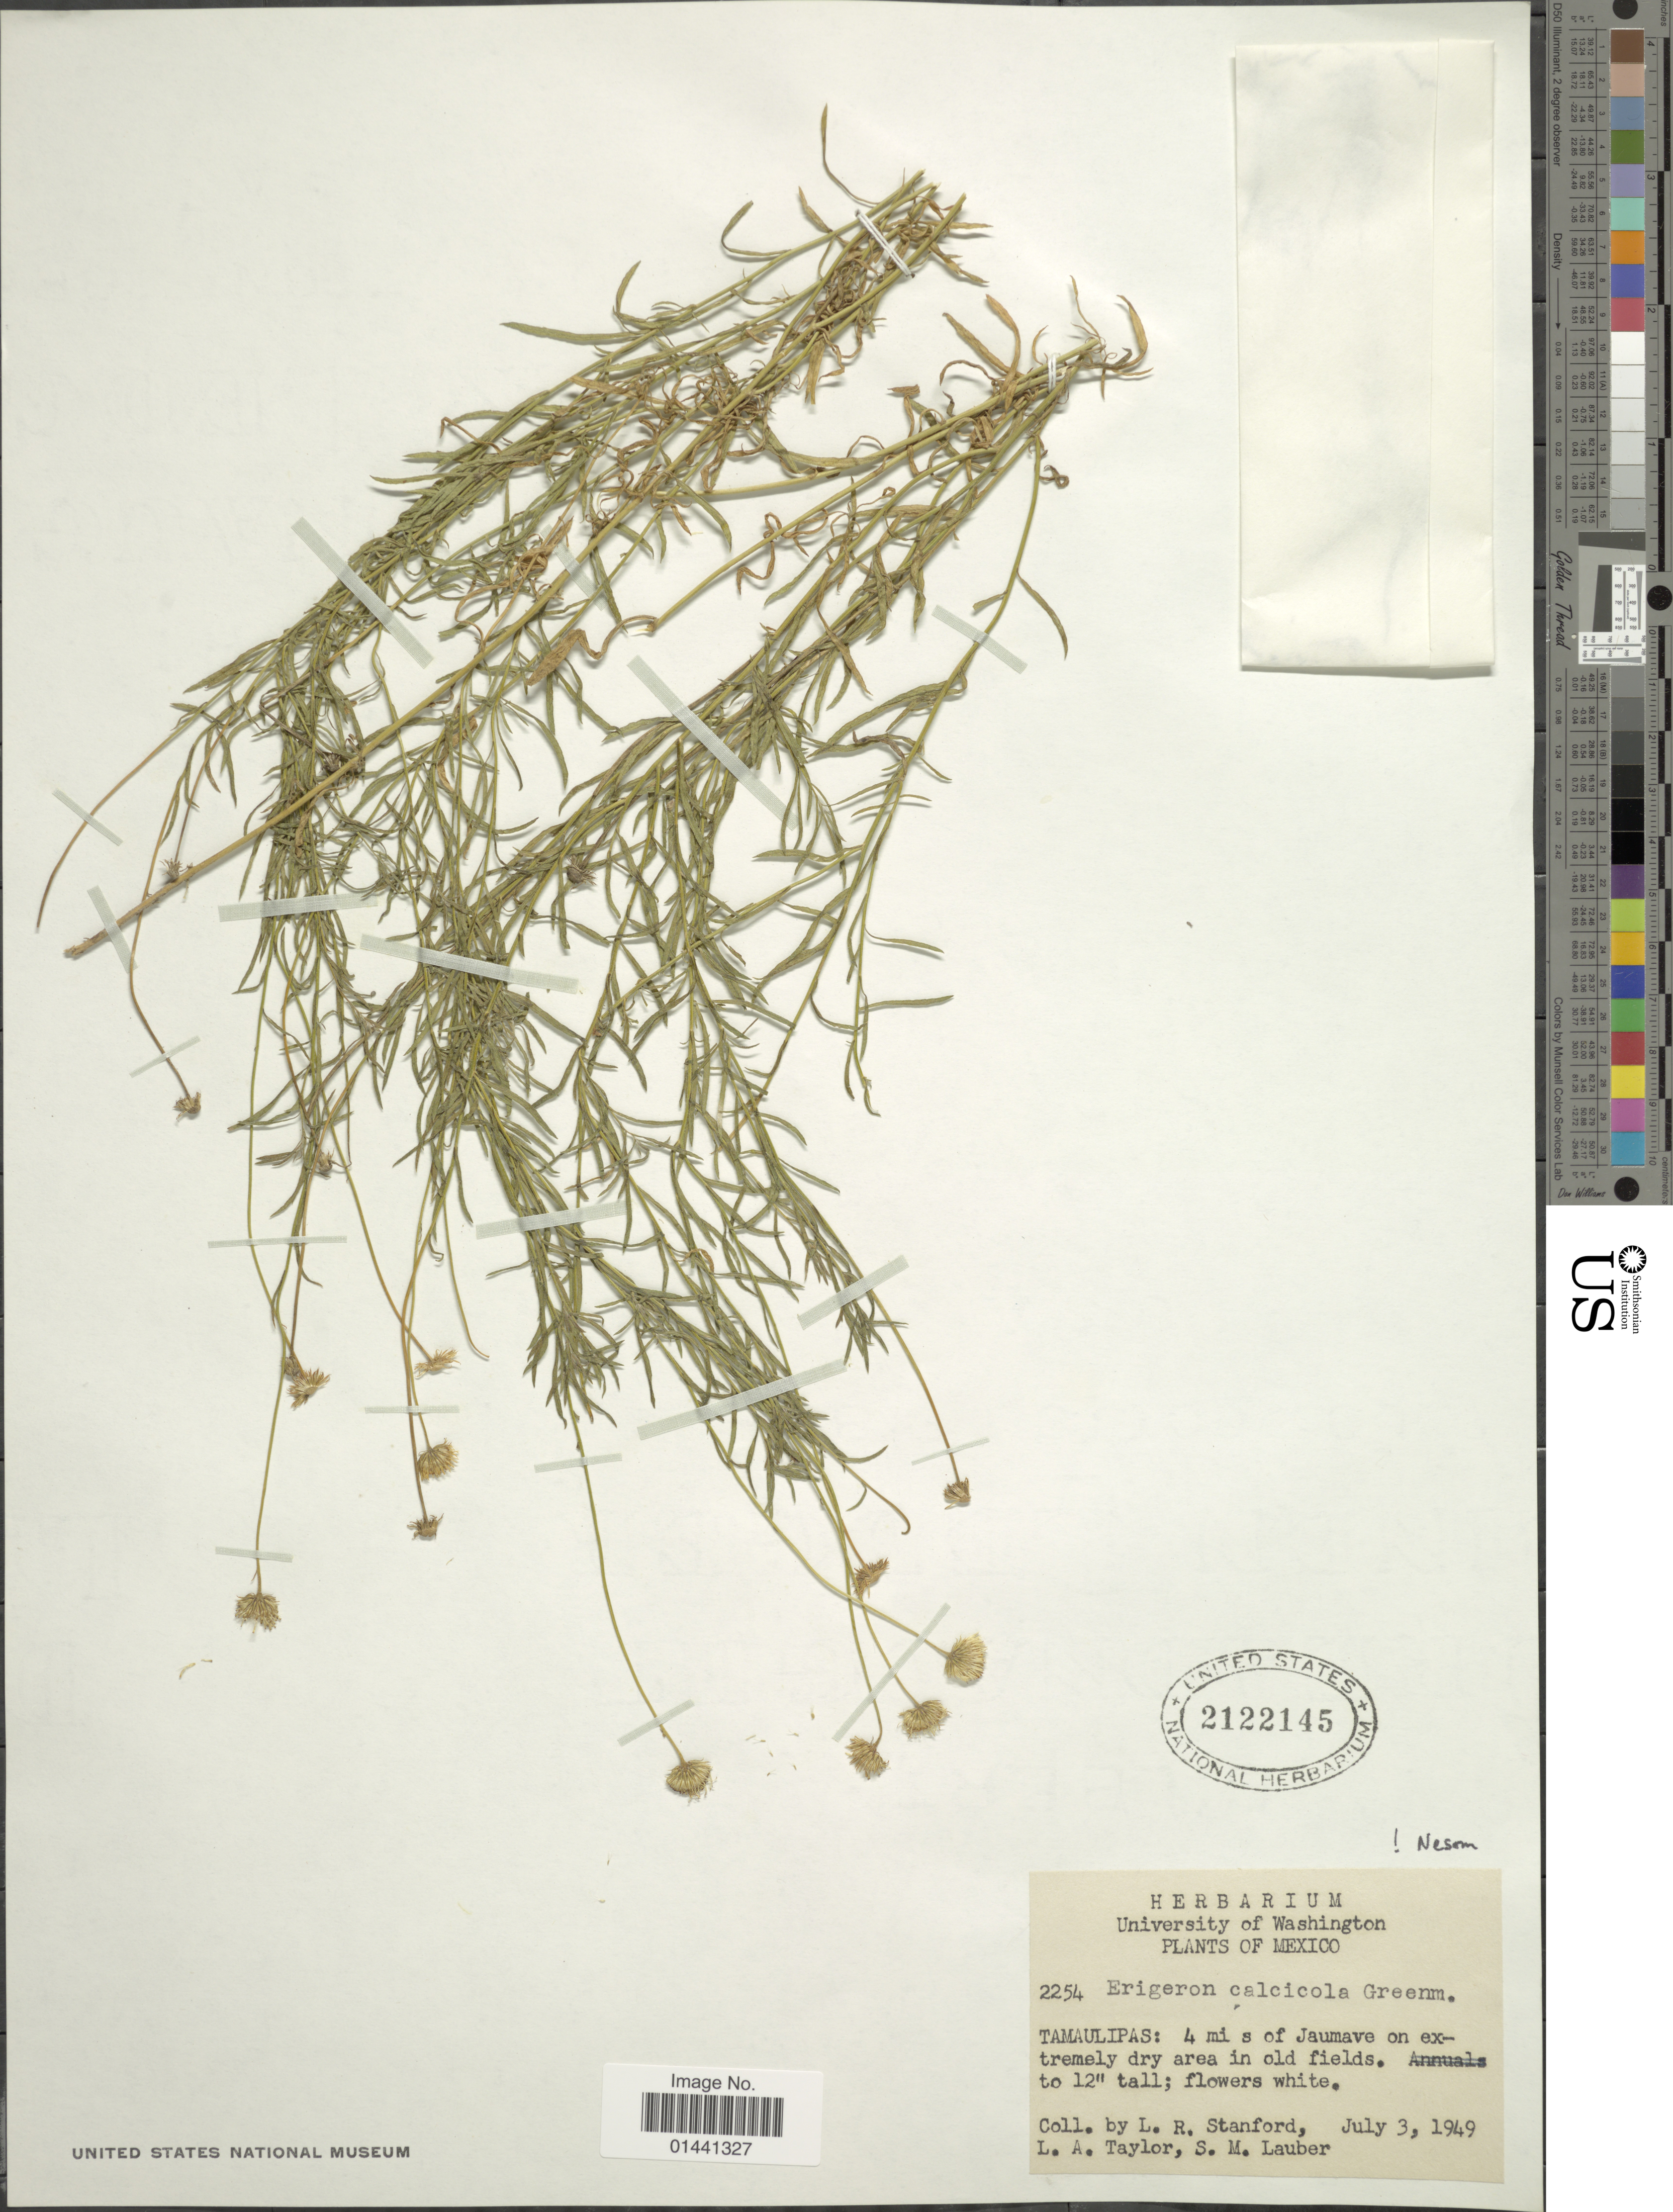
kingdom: Plantae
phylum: Tracheophyta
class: Magnoliopsida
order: Asterales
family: Asteraceae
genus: Erigeron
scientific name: Erigeron calcicola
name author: Greenm.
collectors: L. R. Stanford, L. A. Taylor & S. M. Lauber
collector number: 2254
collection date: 1949-07-03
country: Mexico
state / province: Tamaulipas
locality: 4 mi s of Jaumave on extremely dry area in old fields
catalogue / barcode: US 2122145